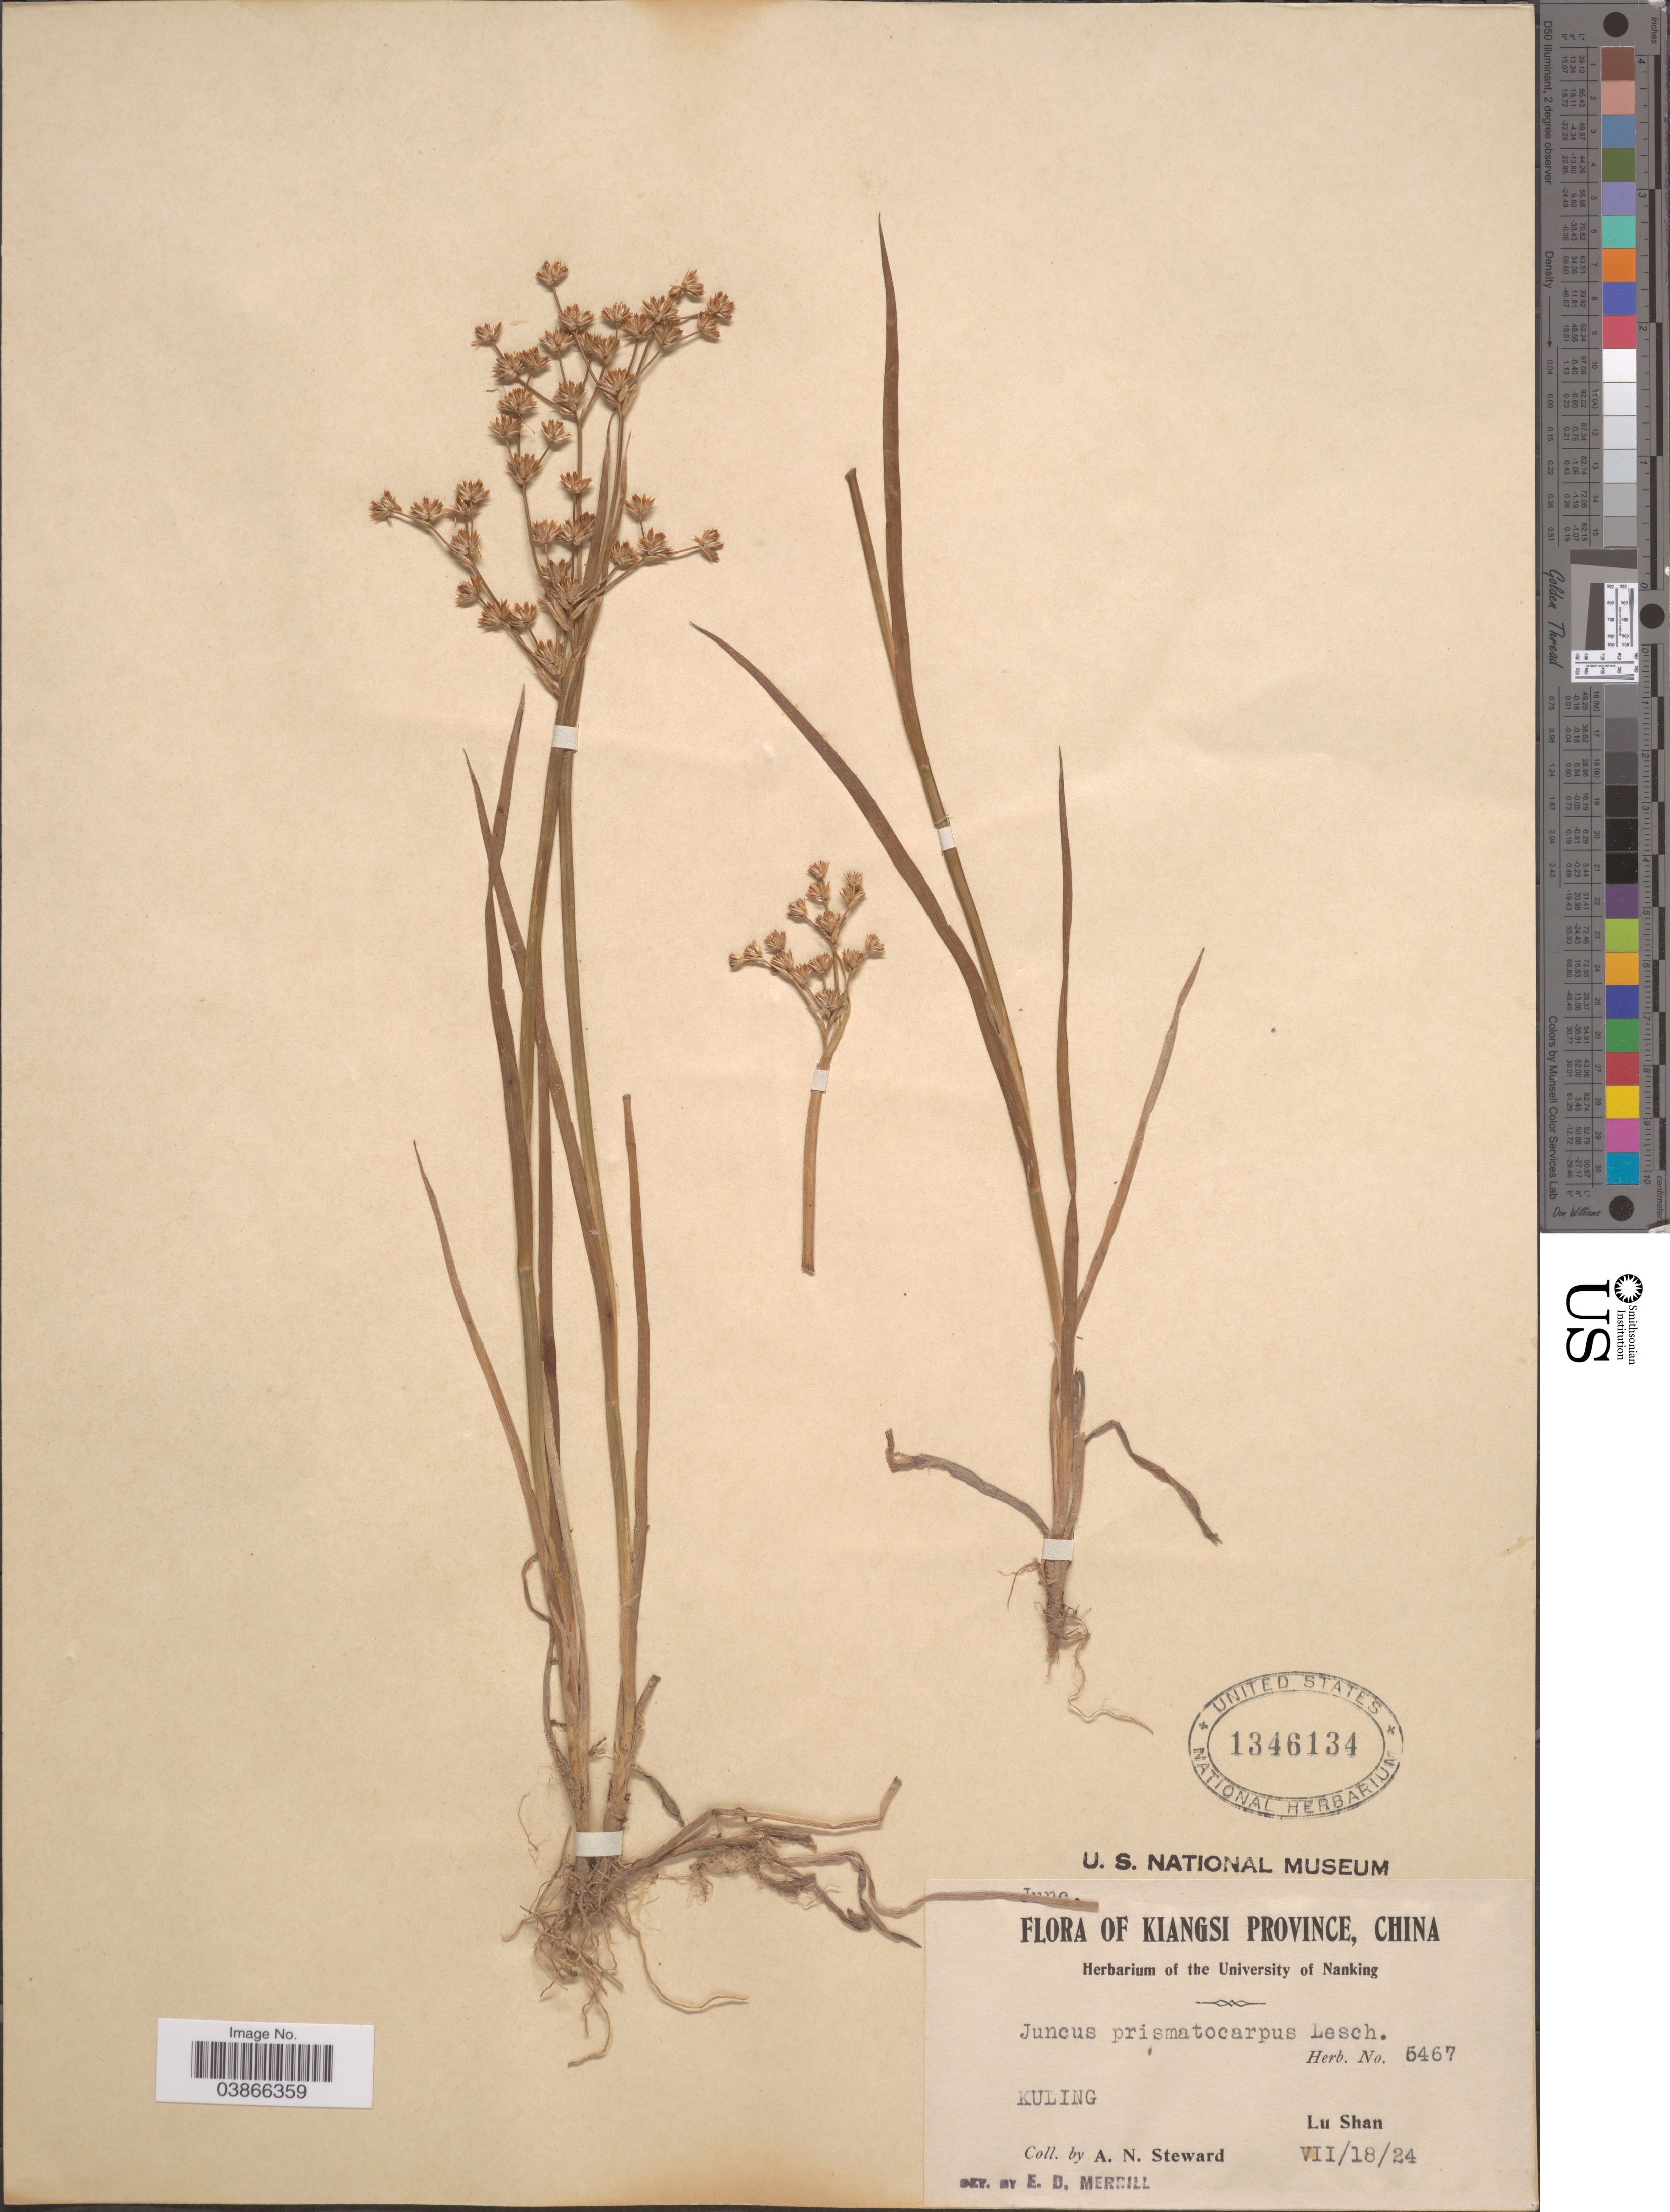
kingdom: Plantae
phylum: Tracheophyta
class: Liliopsida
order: Poales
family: Juncaceae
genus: Juncus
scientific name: Juncus prismatocarpus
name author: R. Br.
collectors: A. N. Steward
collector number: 5467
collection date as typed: Transcribed d/m/y: 18/7/24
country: China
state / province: Jiangxi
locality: Kiangsi Province. Kuling, Lu Shan.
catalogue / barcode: US 1346134